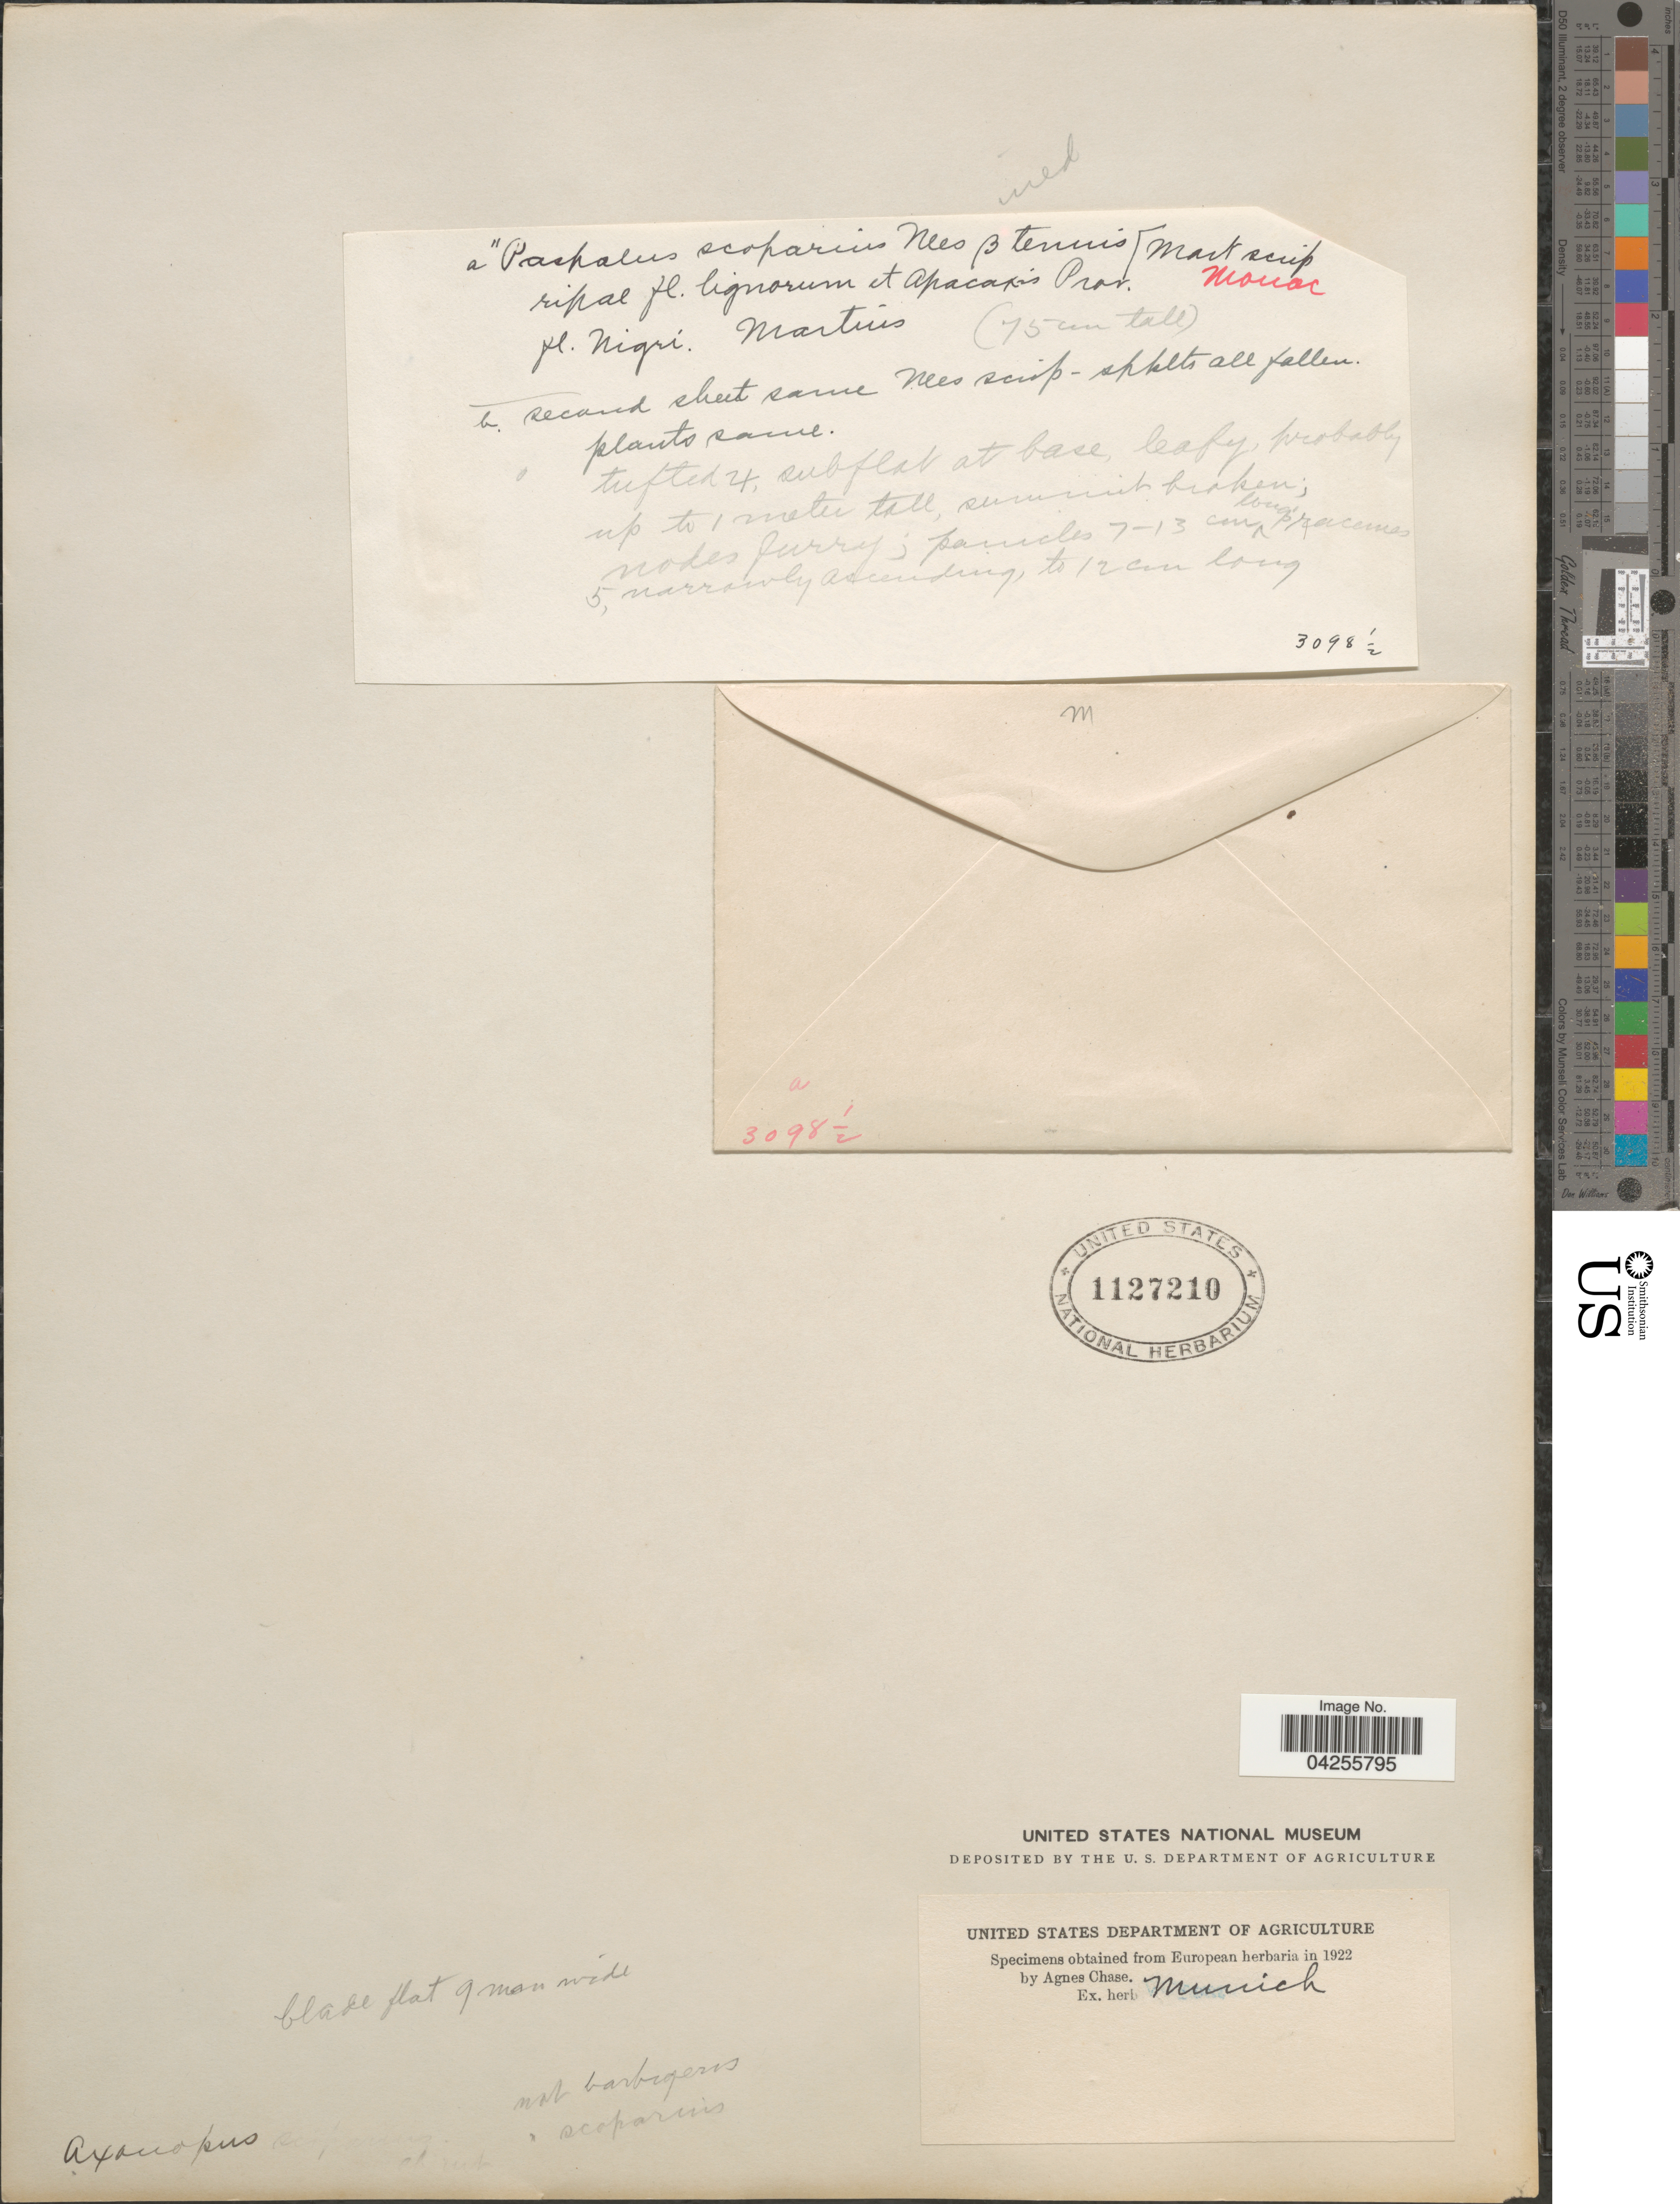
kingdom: Plantae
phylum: Tracheophyta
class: Liliopsida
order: Poales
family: Poaceae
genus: Axonopus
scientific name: Axonopus sp.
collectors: ex herb. Munich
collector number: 3098½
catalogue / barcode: US 1127210